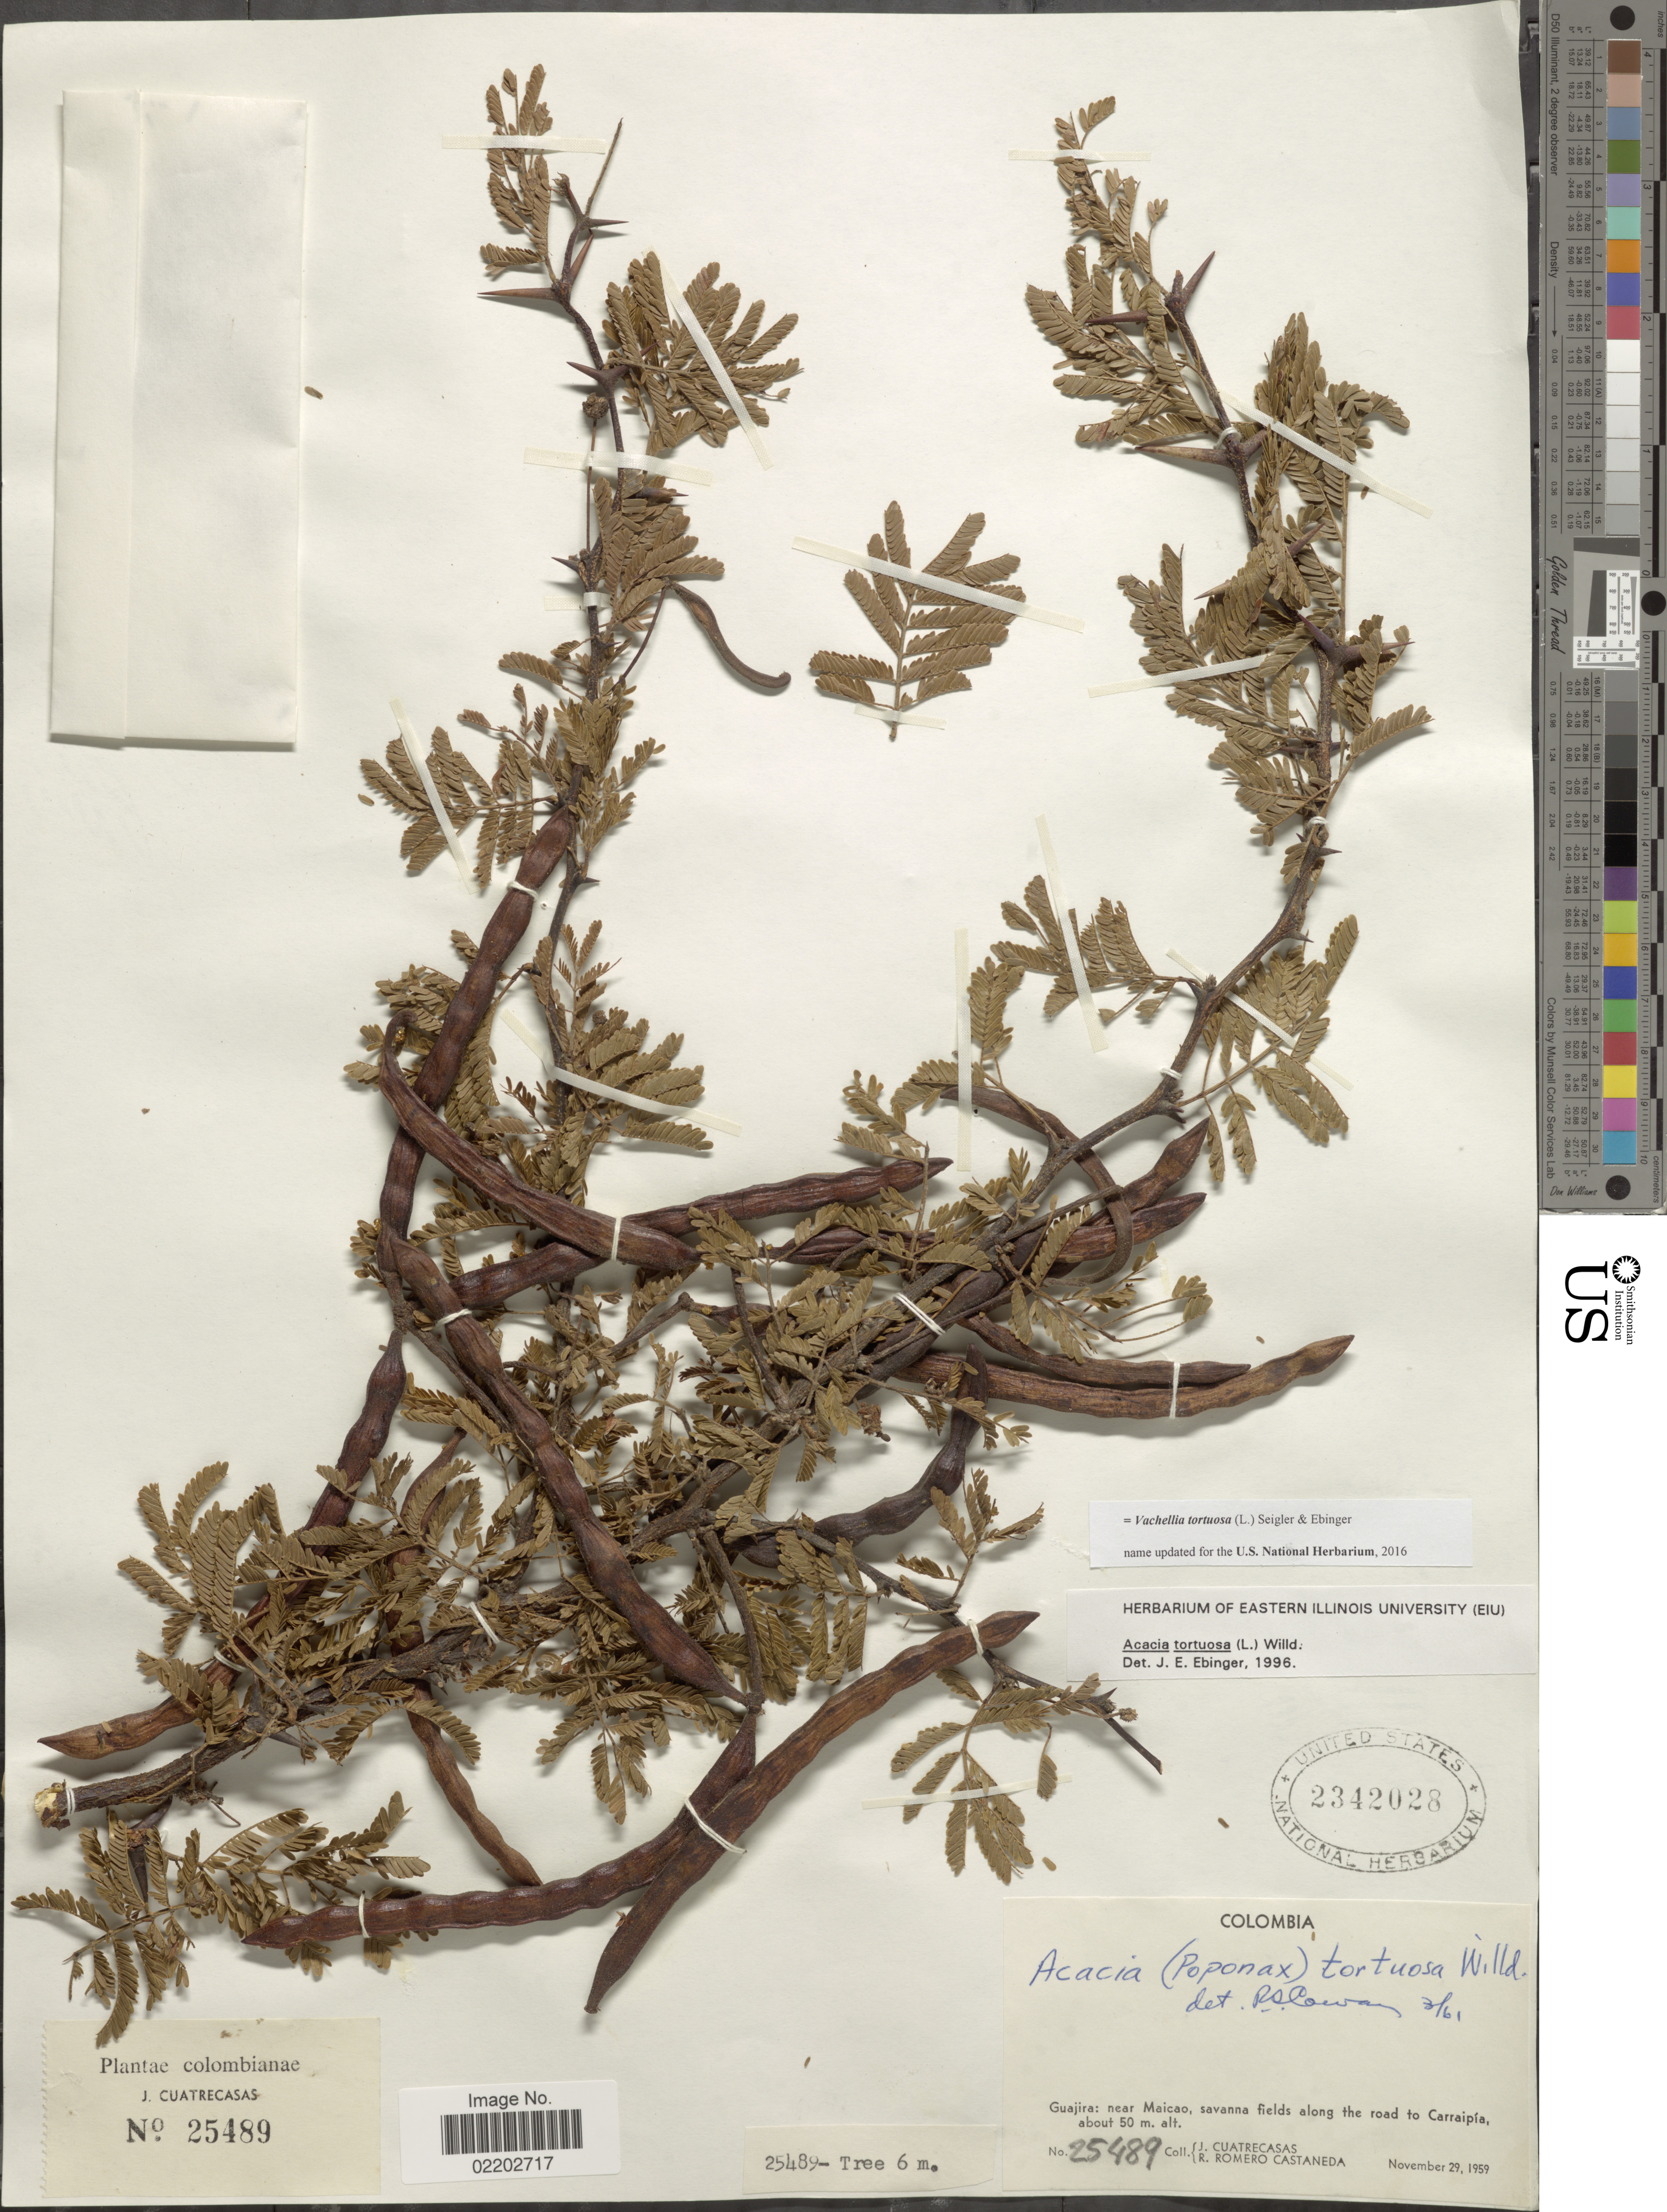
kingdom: Plantae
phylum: Tracheophyta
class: Magnoliopsida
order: Fabales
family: Fabaceae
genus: Vachellia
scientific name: Vachellia tortuosa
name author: (L.) Seigler & Ebinger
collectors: J. Cuatrecasas & R. Romero Castañeda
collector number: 25489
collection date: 1959-11-29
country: Colombia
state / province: La Guajira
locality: Guajira: near Maicao, savanna fields along the road to Carrapía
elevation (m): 50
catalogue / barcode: US 2342028